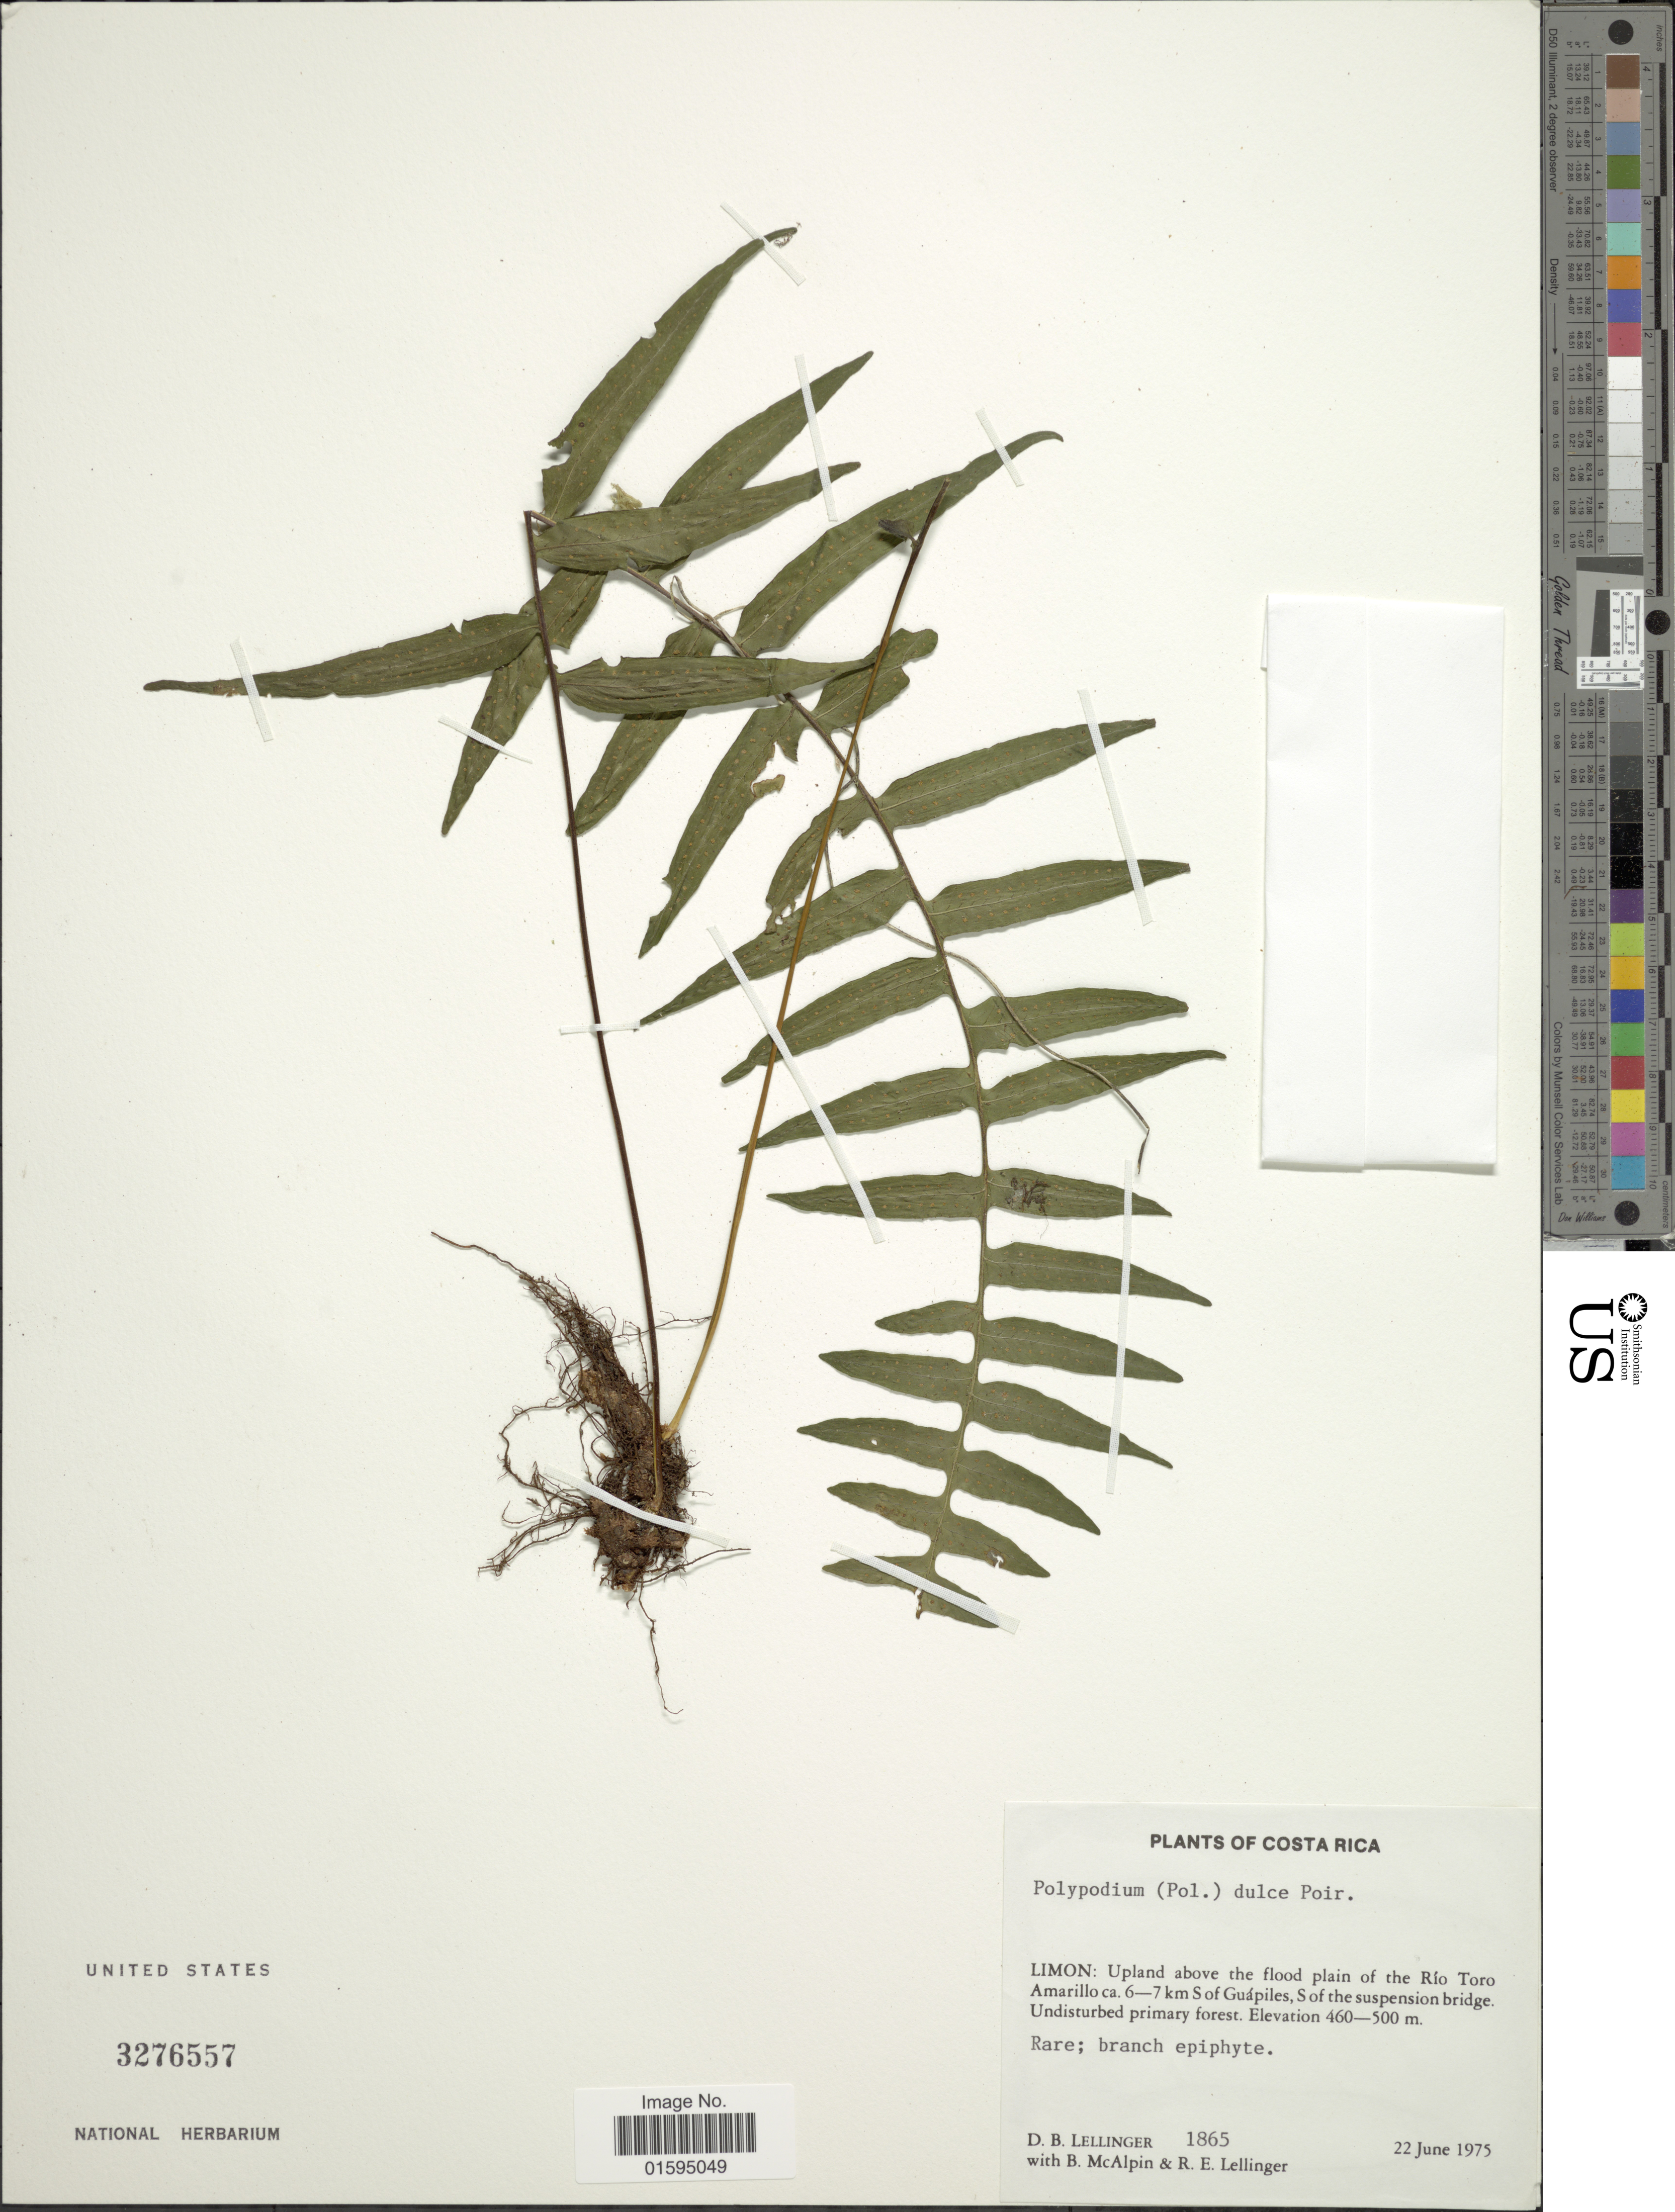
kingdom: Plantae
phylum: Tracheophyta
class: Polypodiopsida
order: Polypodiales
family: Polypodiaceae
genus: Polypodium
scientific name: Polypodium dulce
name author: Poir.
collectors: D. B. Lellinger, B. McAlpin & R. E. Lellinger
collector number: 1865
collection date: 1975-06-22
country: Costa Rica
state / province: Limón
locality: Upland above the flood plain of the Rio Toro Amarillo ca 6-7 km S of guapiles, S of the suspension bridge.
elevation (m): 460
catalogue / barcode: US 3276557